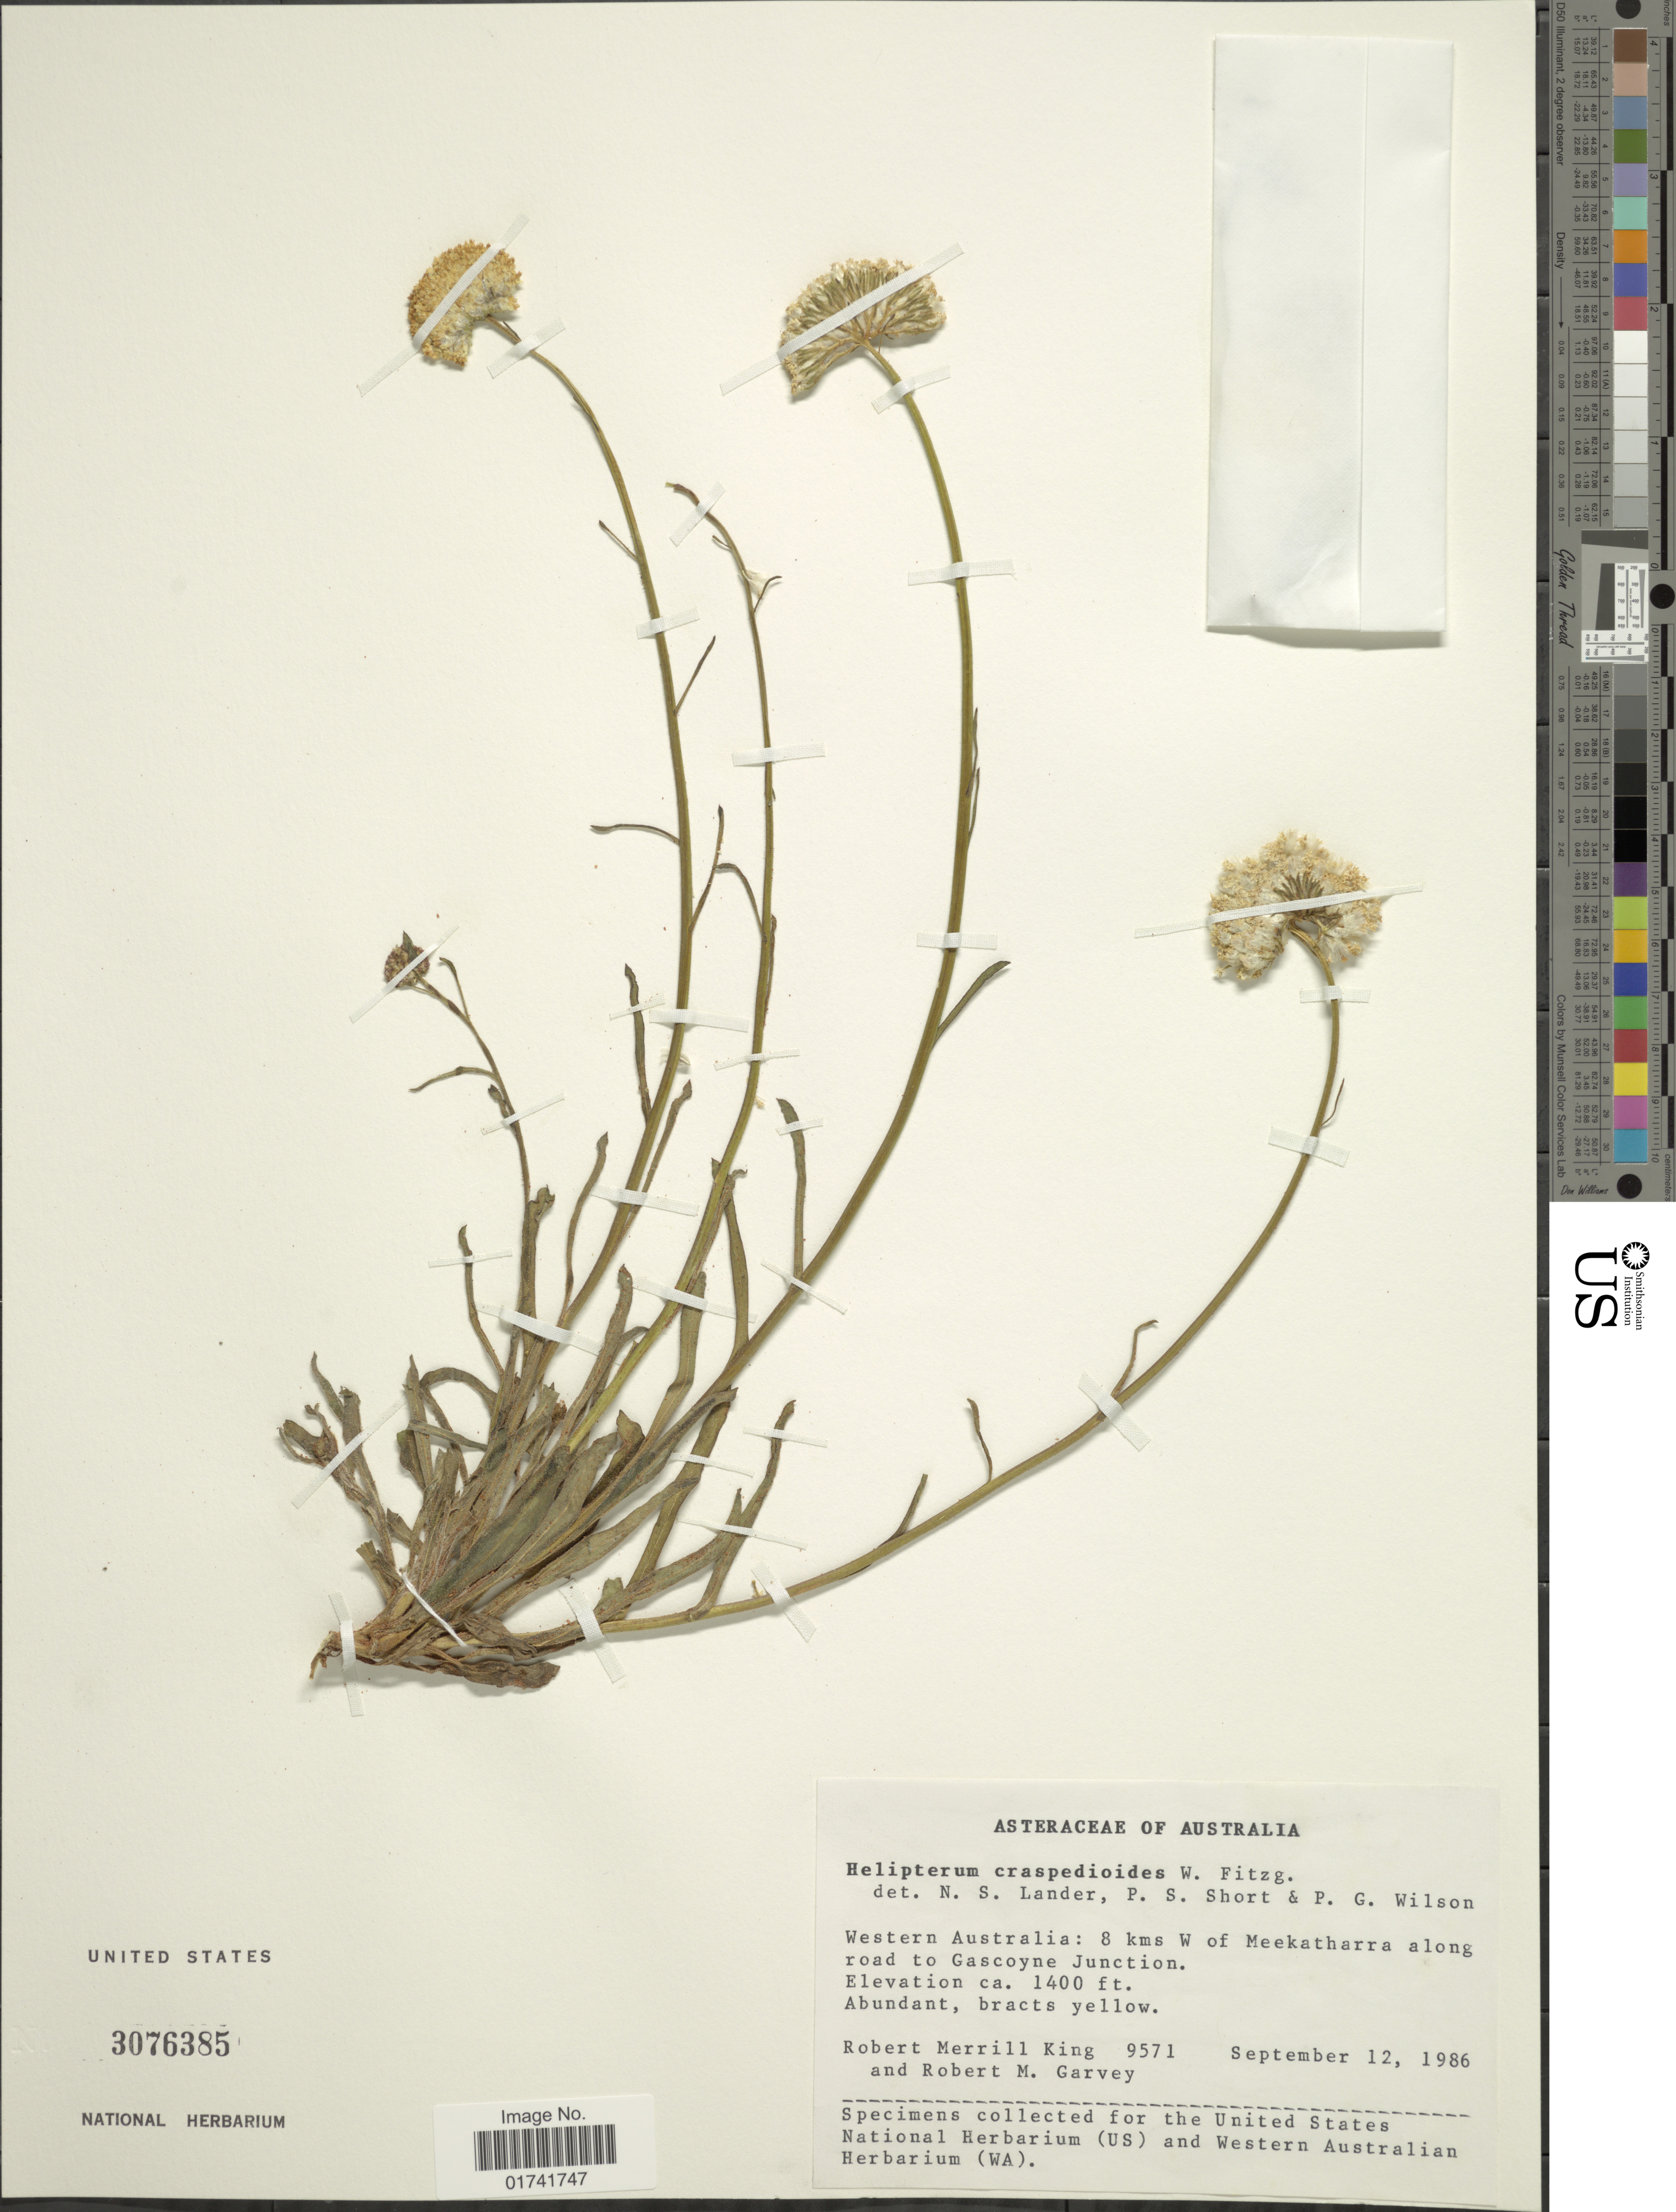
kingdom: Plantae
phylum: Tracheophyta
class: Magnoliopsida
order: Asterales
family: Asteraceae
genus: Helipterum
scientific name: Helipterum craspedioides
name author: W. Fitzg.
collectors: R. M. King & R. Garvey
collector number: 9571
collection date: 1986-09-12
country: Australia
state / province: Western Australia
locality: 8 kms W of Meekatharra along road to Gascoyne Junction.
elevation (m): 427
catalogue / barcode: US 3076385